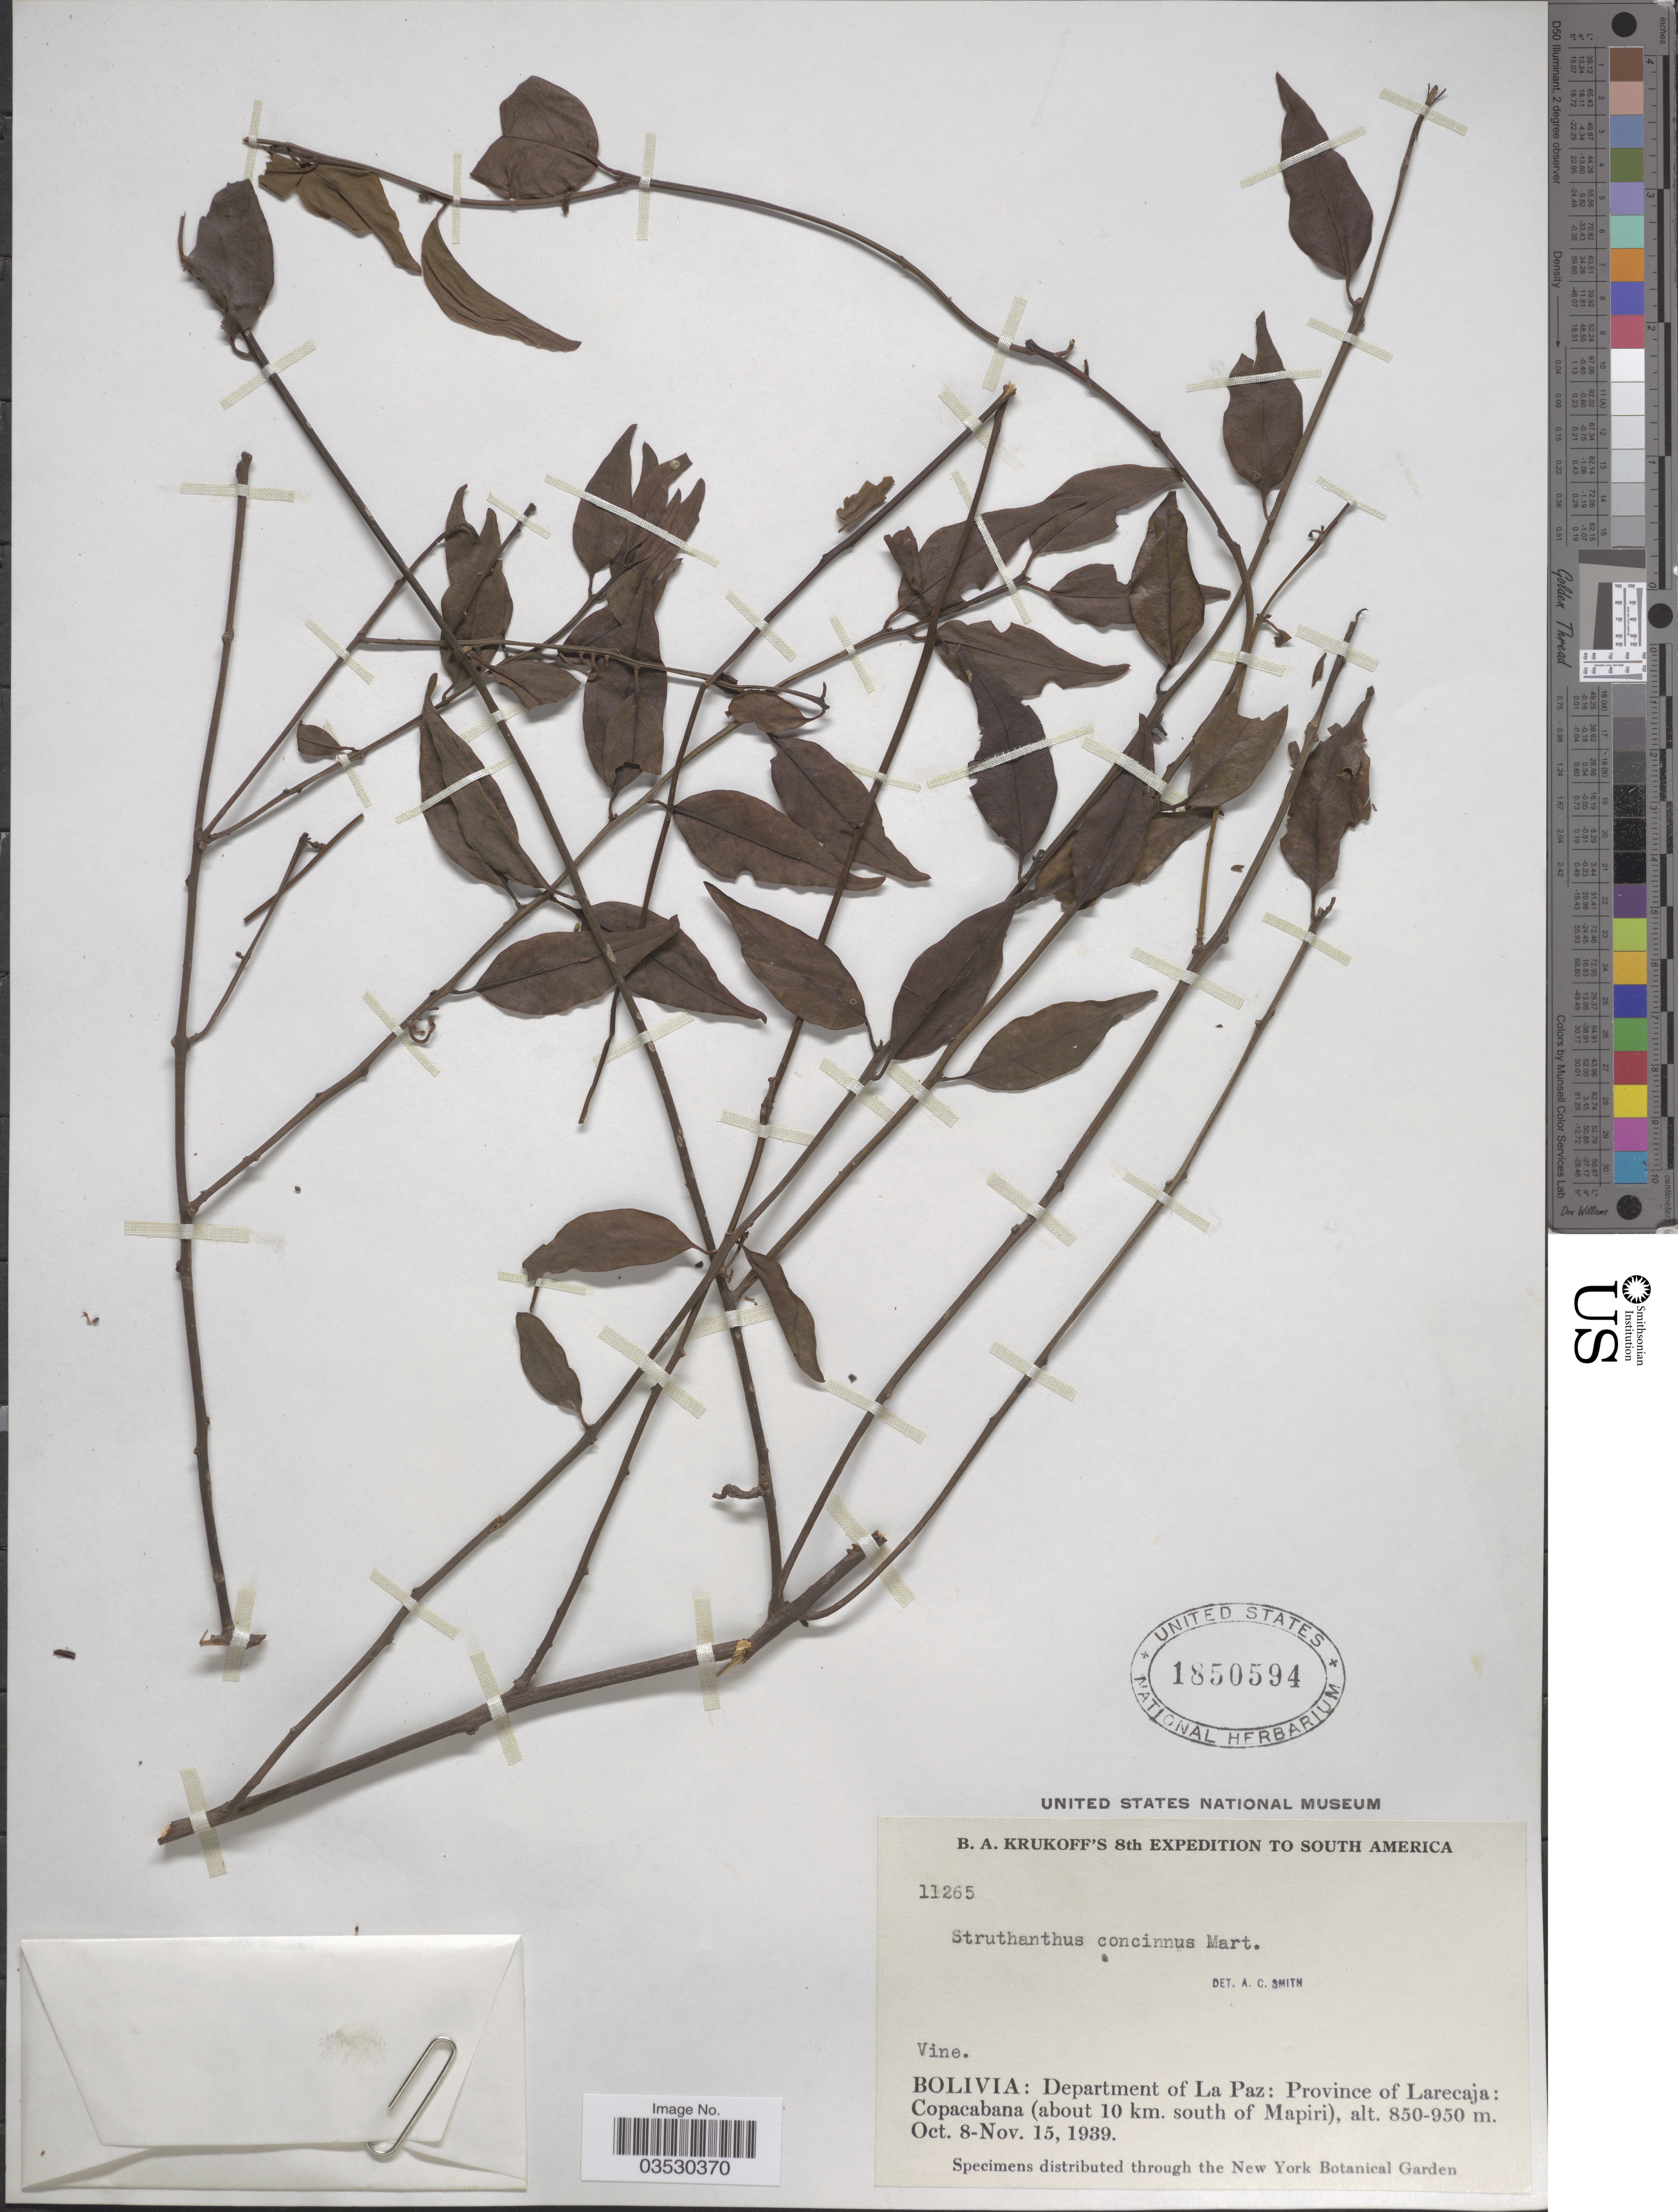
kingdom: Plantae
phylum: Tracheophyta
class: Magnoliopsida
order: Santalales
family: Loranthaceae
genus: Struthanthus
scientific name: Struthanthus concinnus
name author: Mart.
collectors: B. A. Krukoff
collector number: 11265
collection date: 1939-10-08/1939-11-15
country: Bolivia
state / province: La Paz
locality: Department of La Paz: Province of Larecaja: Copacabana (about 10 km. south of Mapiri).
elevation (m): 850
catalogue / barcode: US 1850594